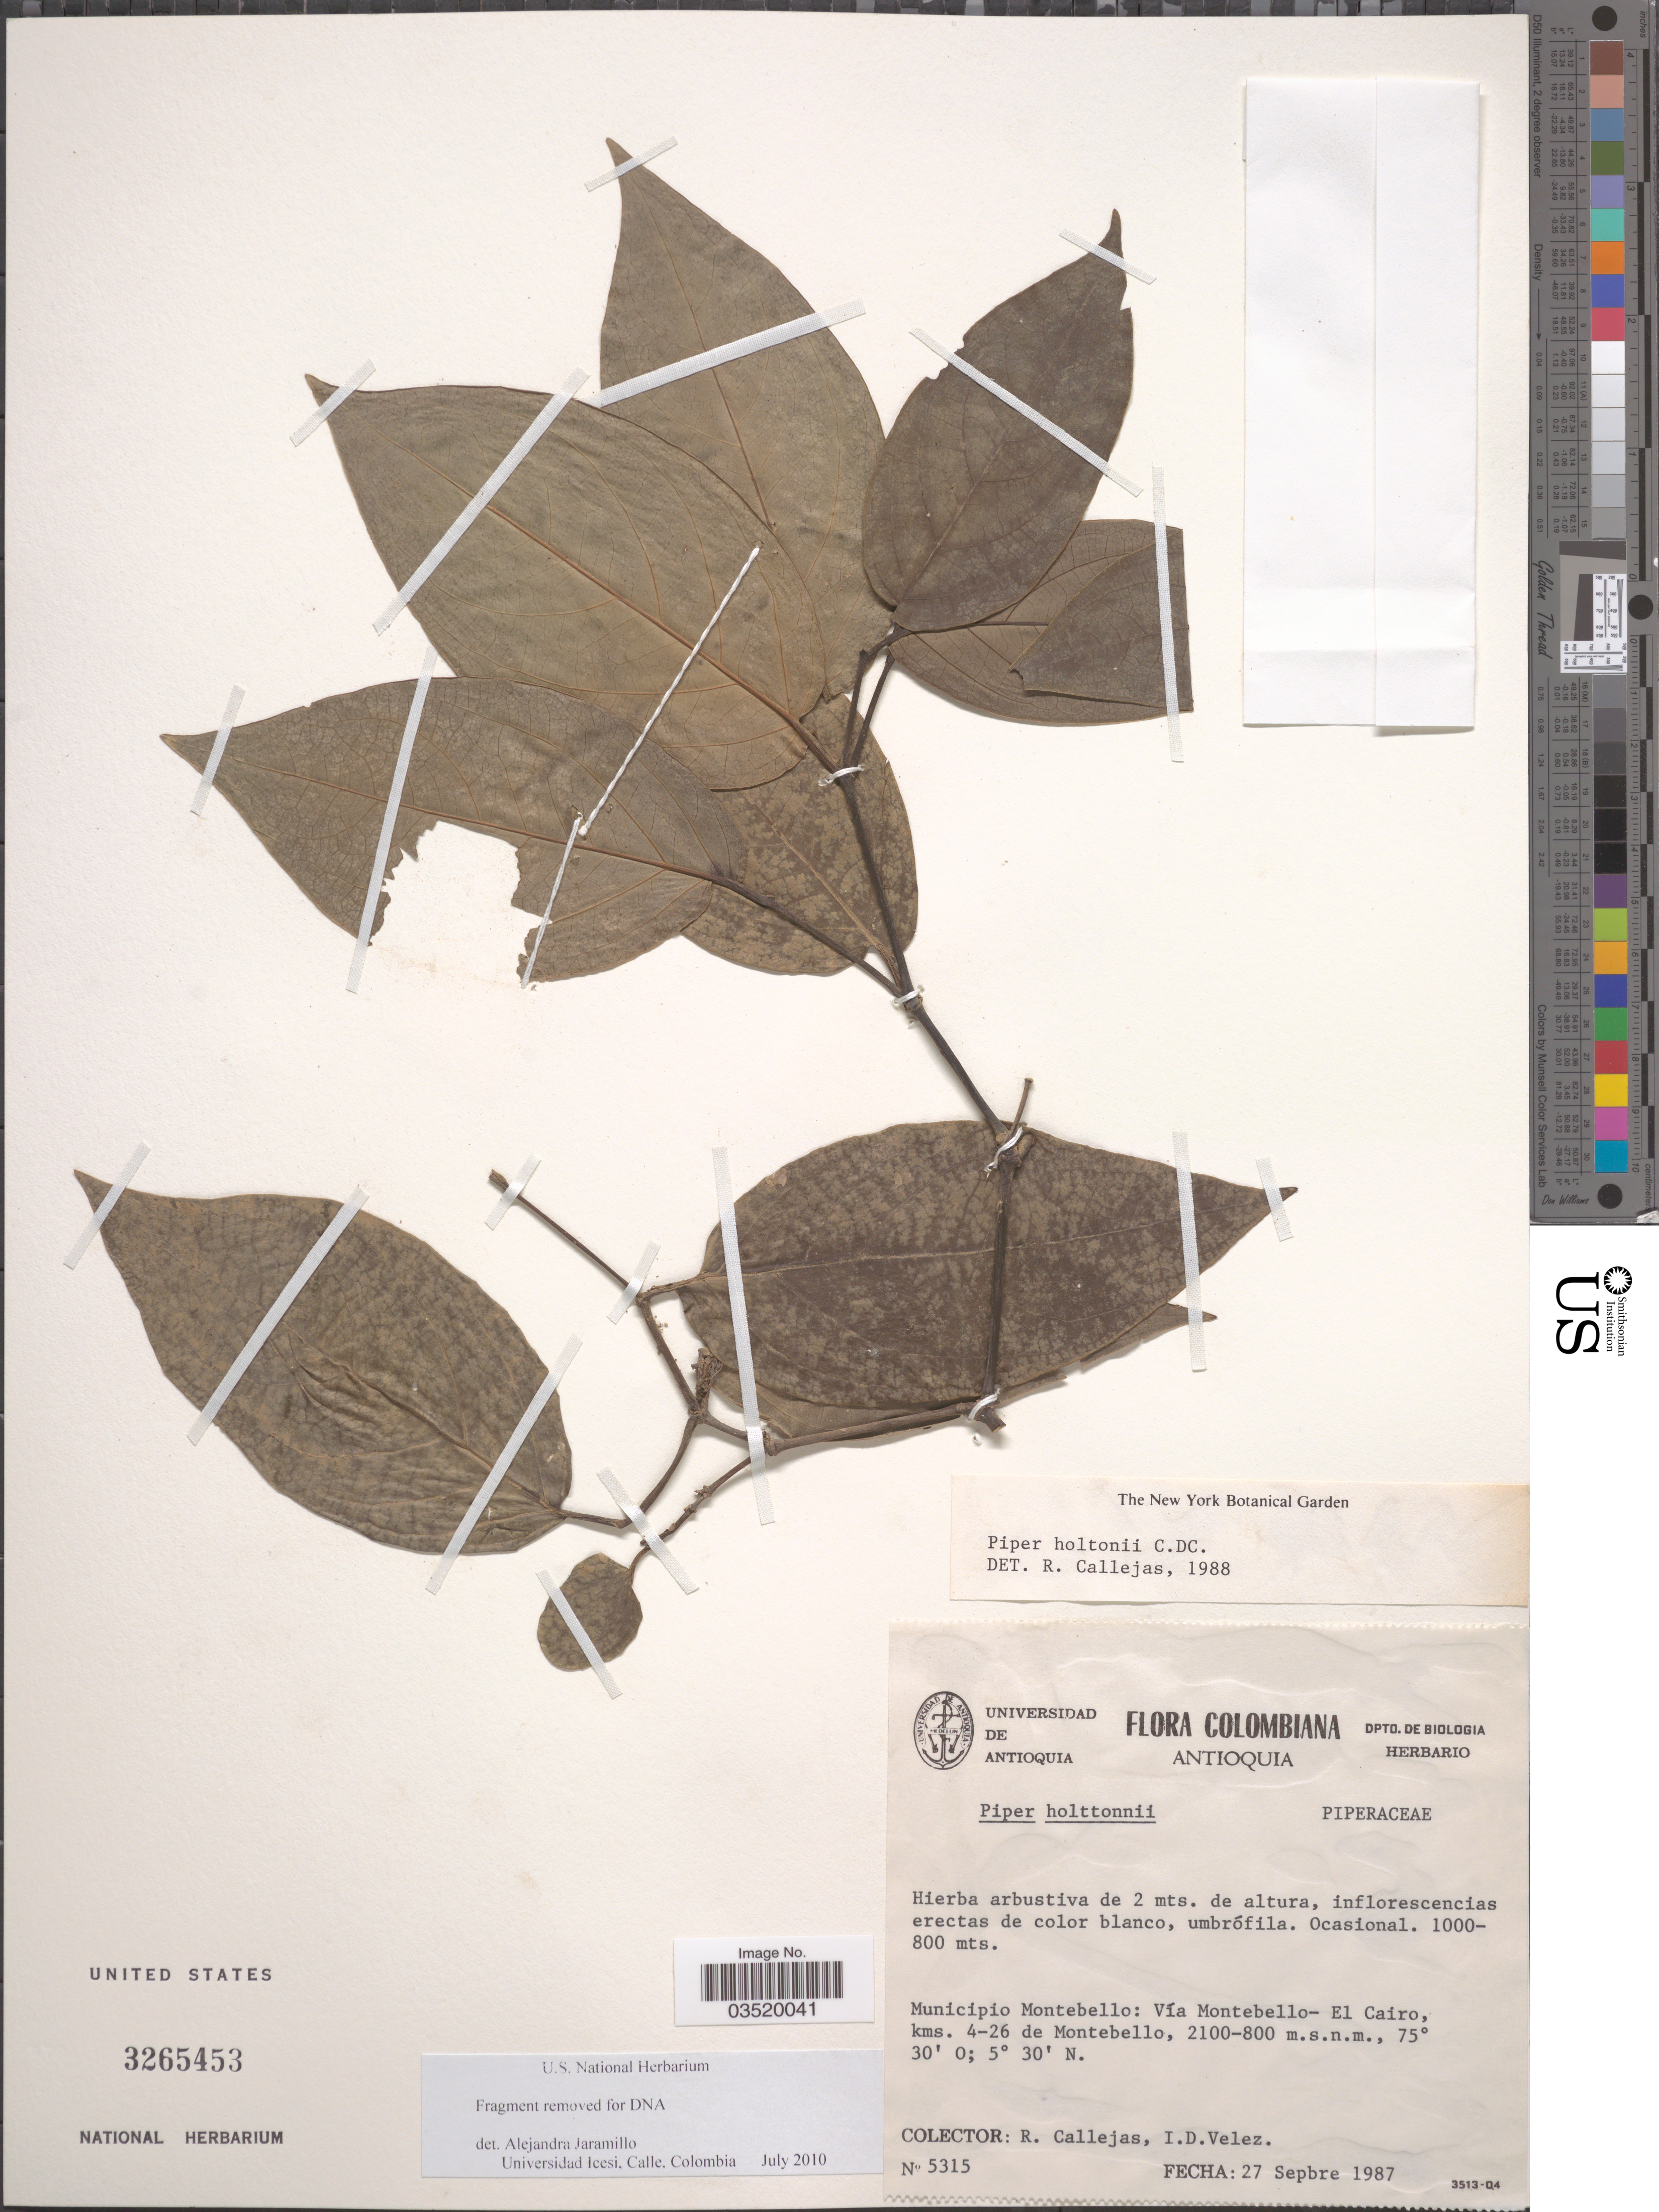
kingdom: Plantae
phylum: Tracheophyta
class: Magnoliopsida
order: Piperales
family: Piperaceae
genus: Piper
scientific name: Piper holtonii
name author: Trel.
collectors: R. Callejas & I. Velez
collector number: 5315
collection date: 1987-09-27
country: Colombia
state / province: Antioquia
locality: Municipio Montebello: Vía Montebello- El Cairo, kms. 4-26 de Montebello.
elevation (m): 800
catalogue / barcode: US 3265453